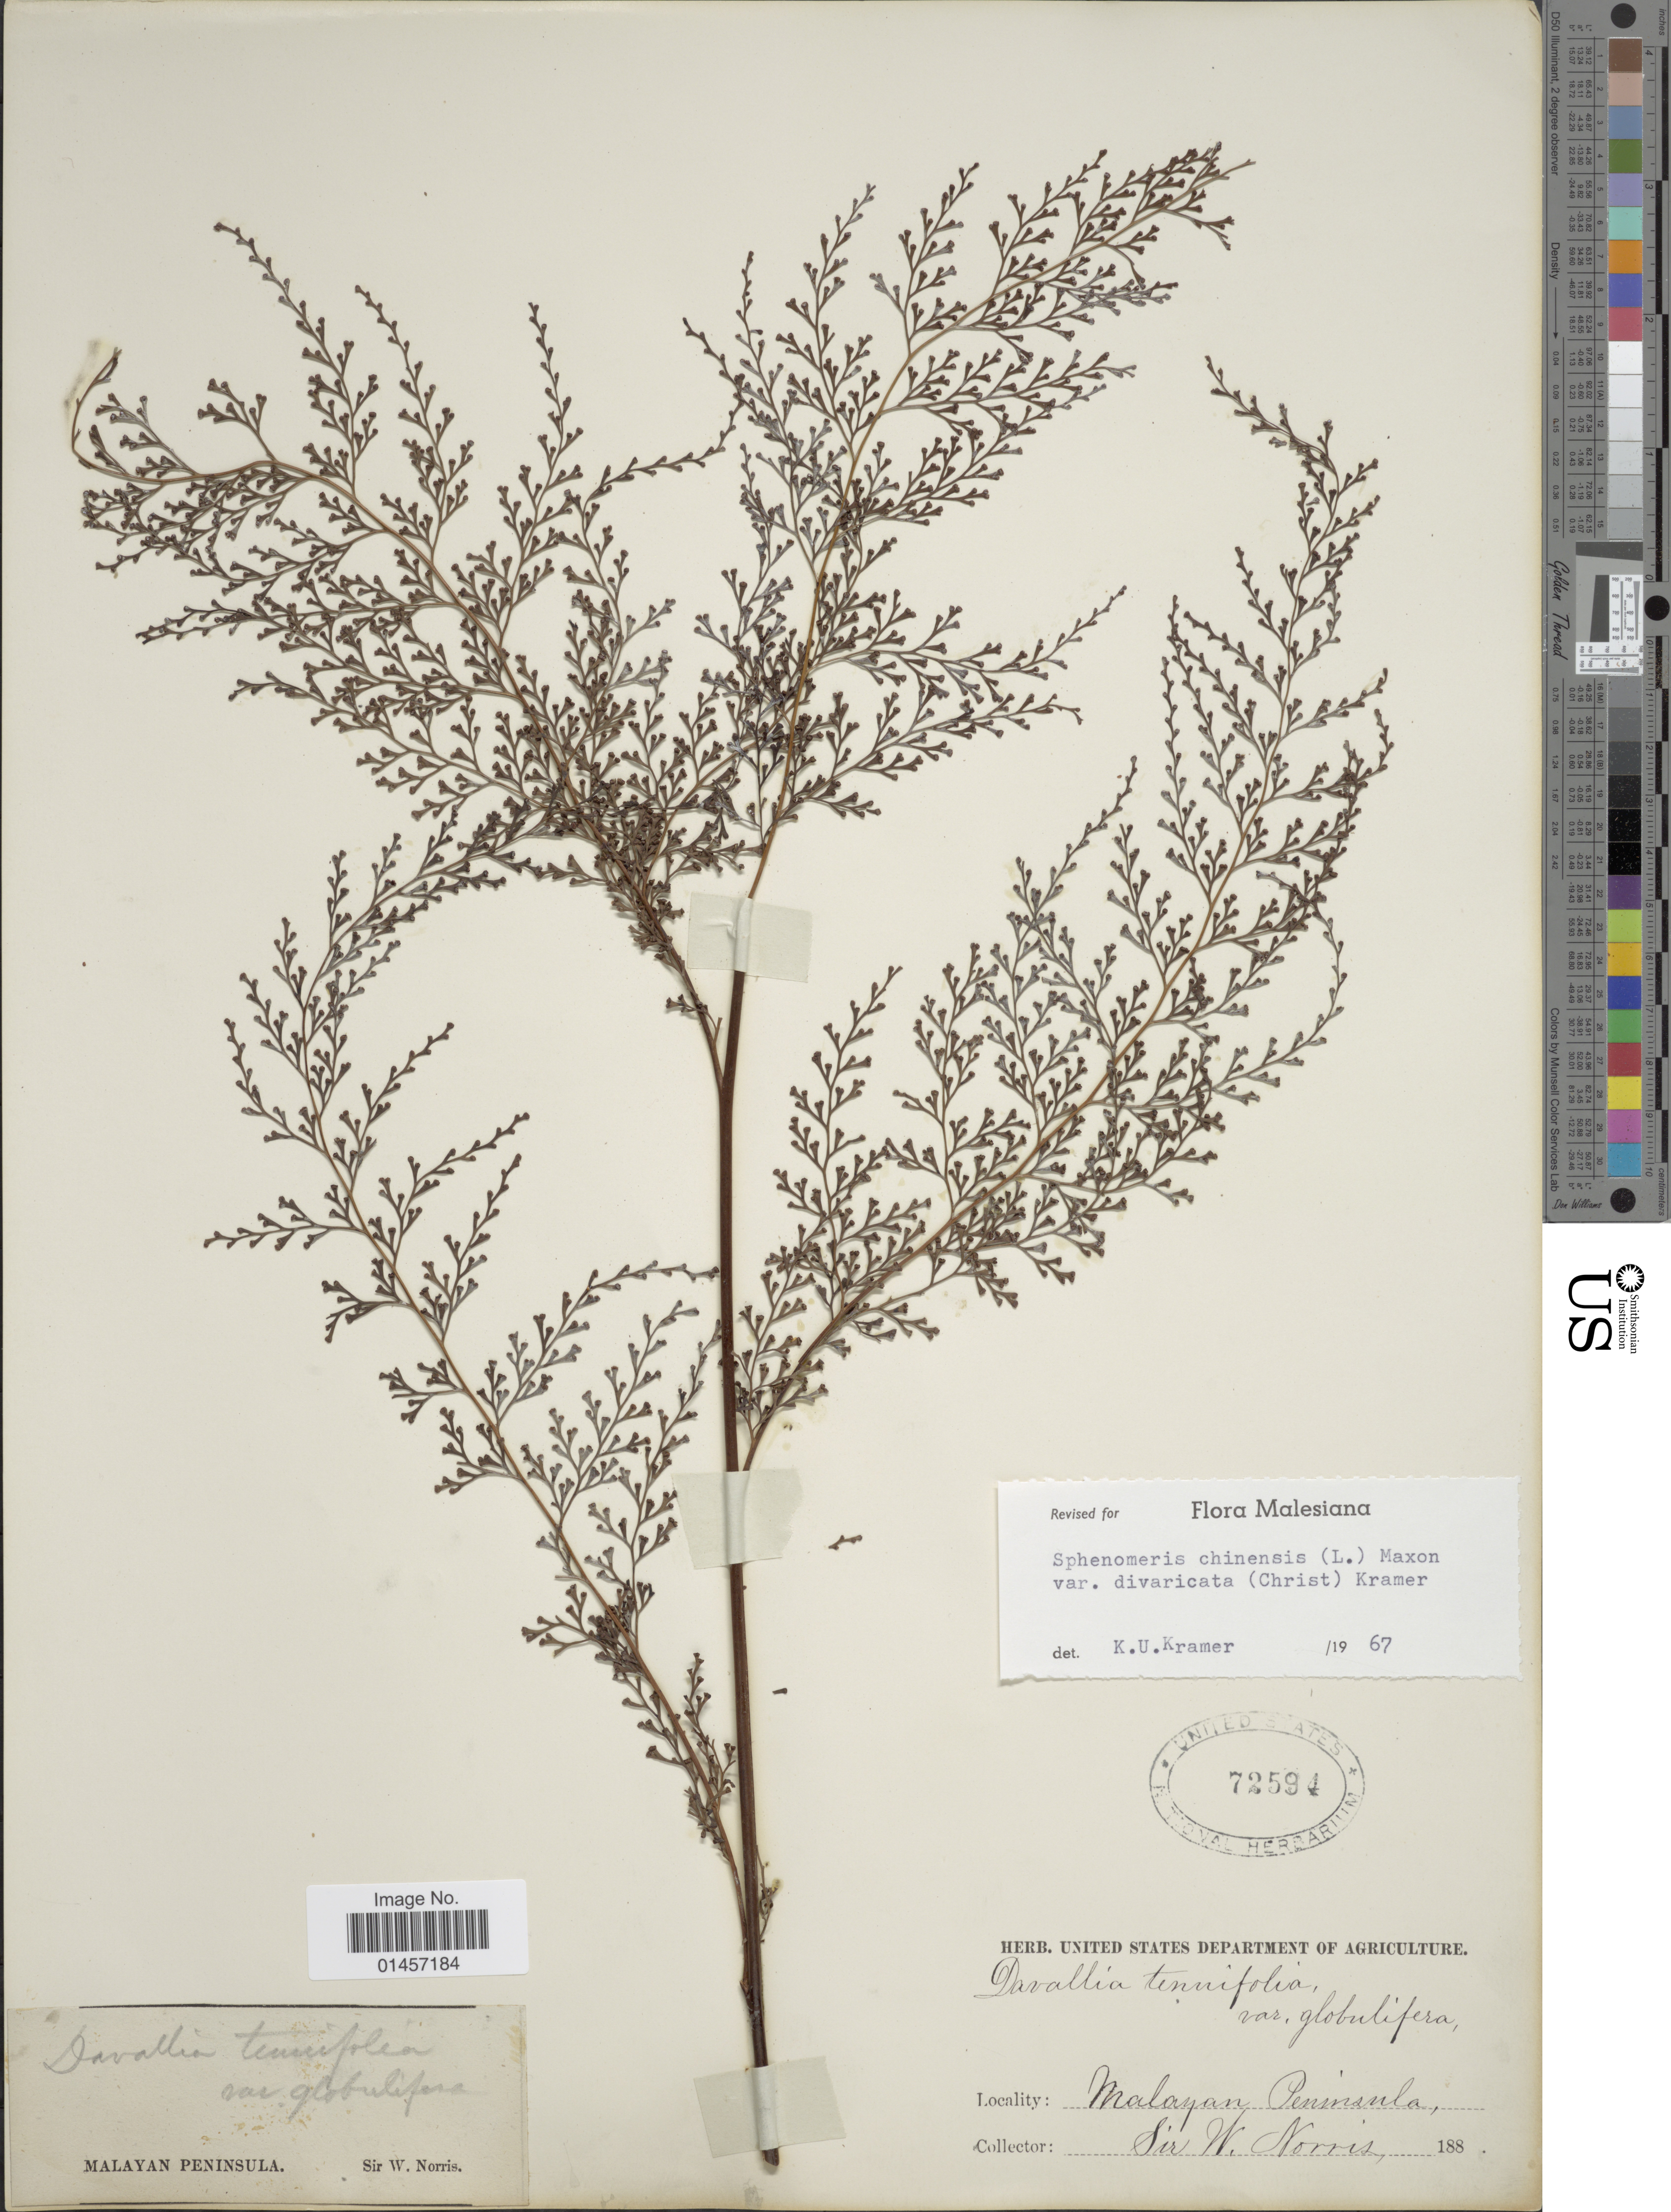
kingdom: Plantae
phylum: Tracheophyta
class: Polypodiopsida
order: Polypodiales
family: Lindsaeaceae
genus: Sphenomeris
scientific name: Sphenomeris chinensis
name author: (L.) Maxon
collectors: W. Norris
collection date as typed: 188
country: Malaysia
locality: Malayan Peninsula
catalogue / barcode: US 72594